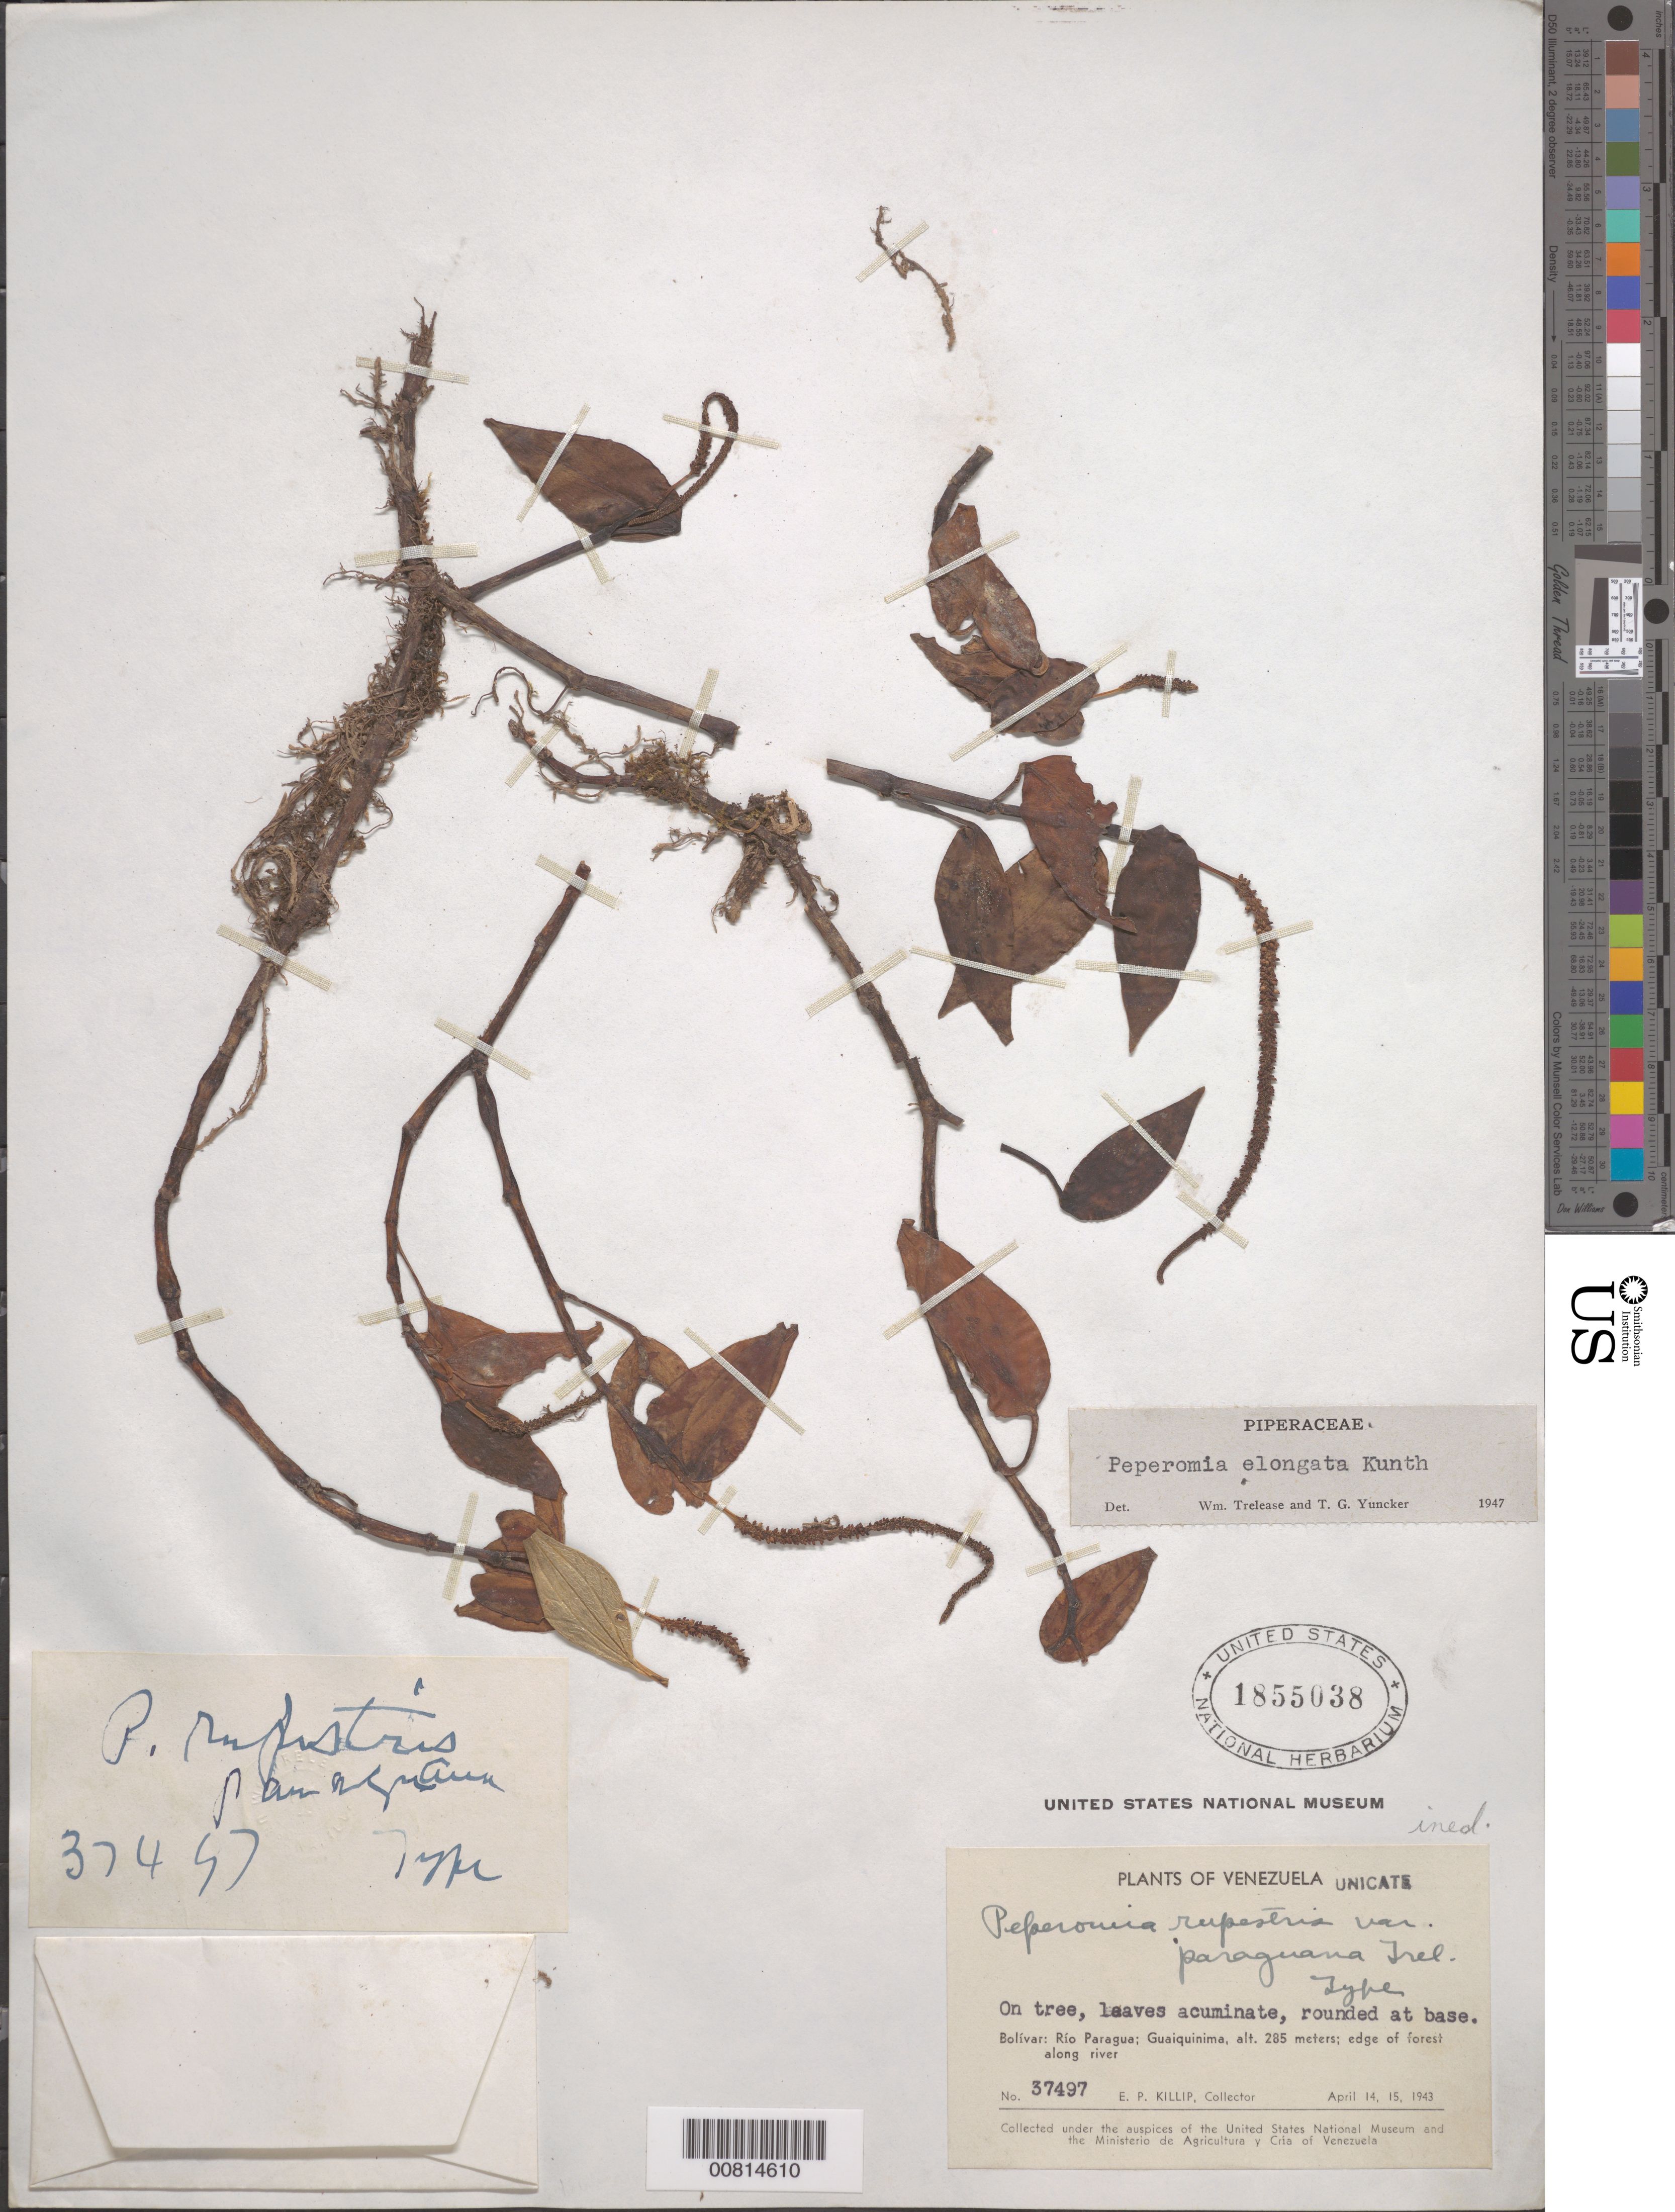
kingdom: Plantae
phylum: Tracheophyta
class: Magnoliopsida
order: Piperales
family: Piperaceae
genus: Peperomia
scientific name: Peperomia elongata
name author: Kunth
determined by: Trelease, W.; Yuncker, T. G.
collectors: E. P. Killip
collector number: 37497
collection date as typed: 14-Apr-43 to 15-Apr-43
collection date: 1943-04-14/1943-04-15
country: Venezuela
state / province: Bolívar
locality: Guaiquinima, Río Paragua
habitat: Edge of forest along river, on tree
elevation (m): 285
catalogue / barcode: US 1855038